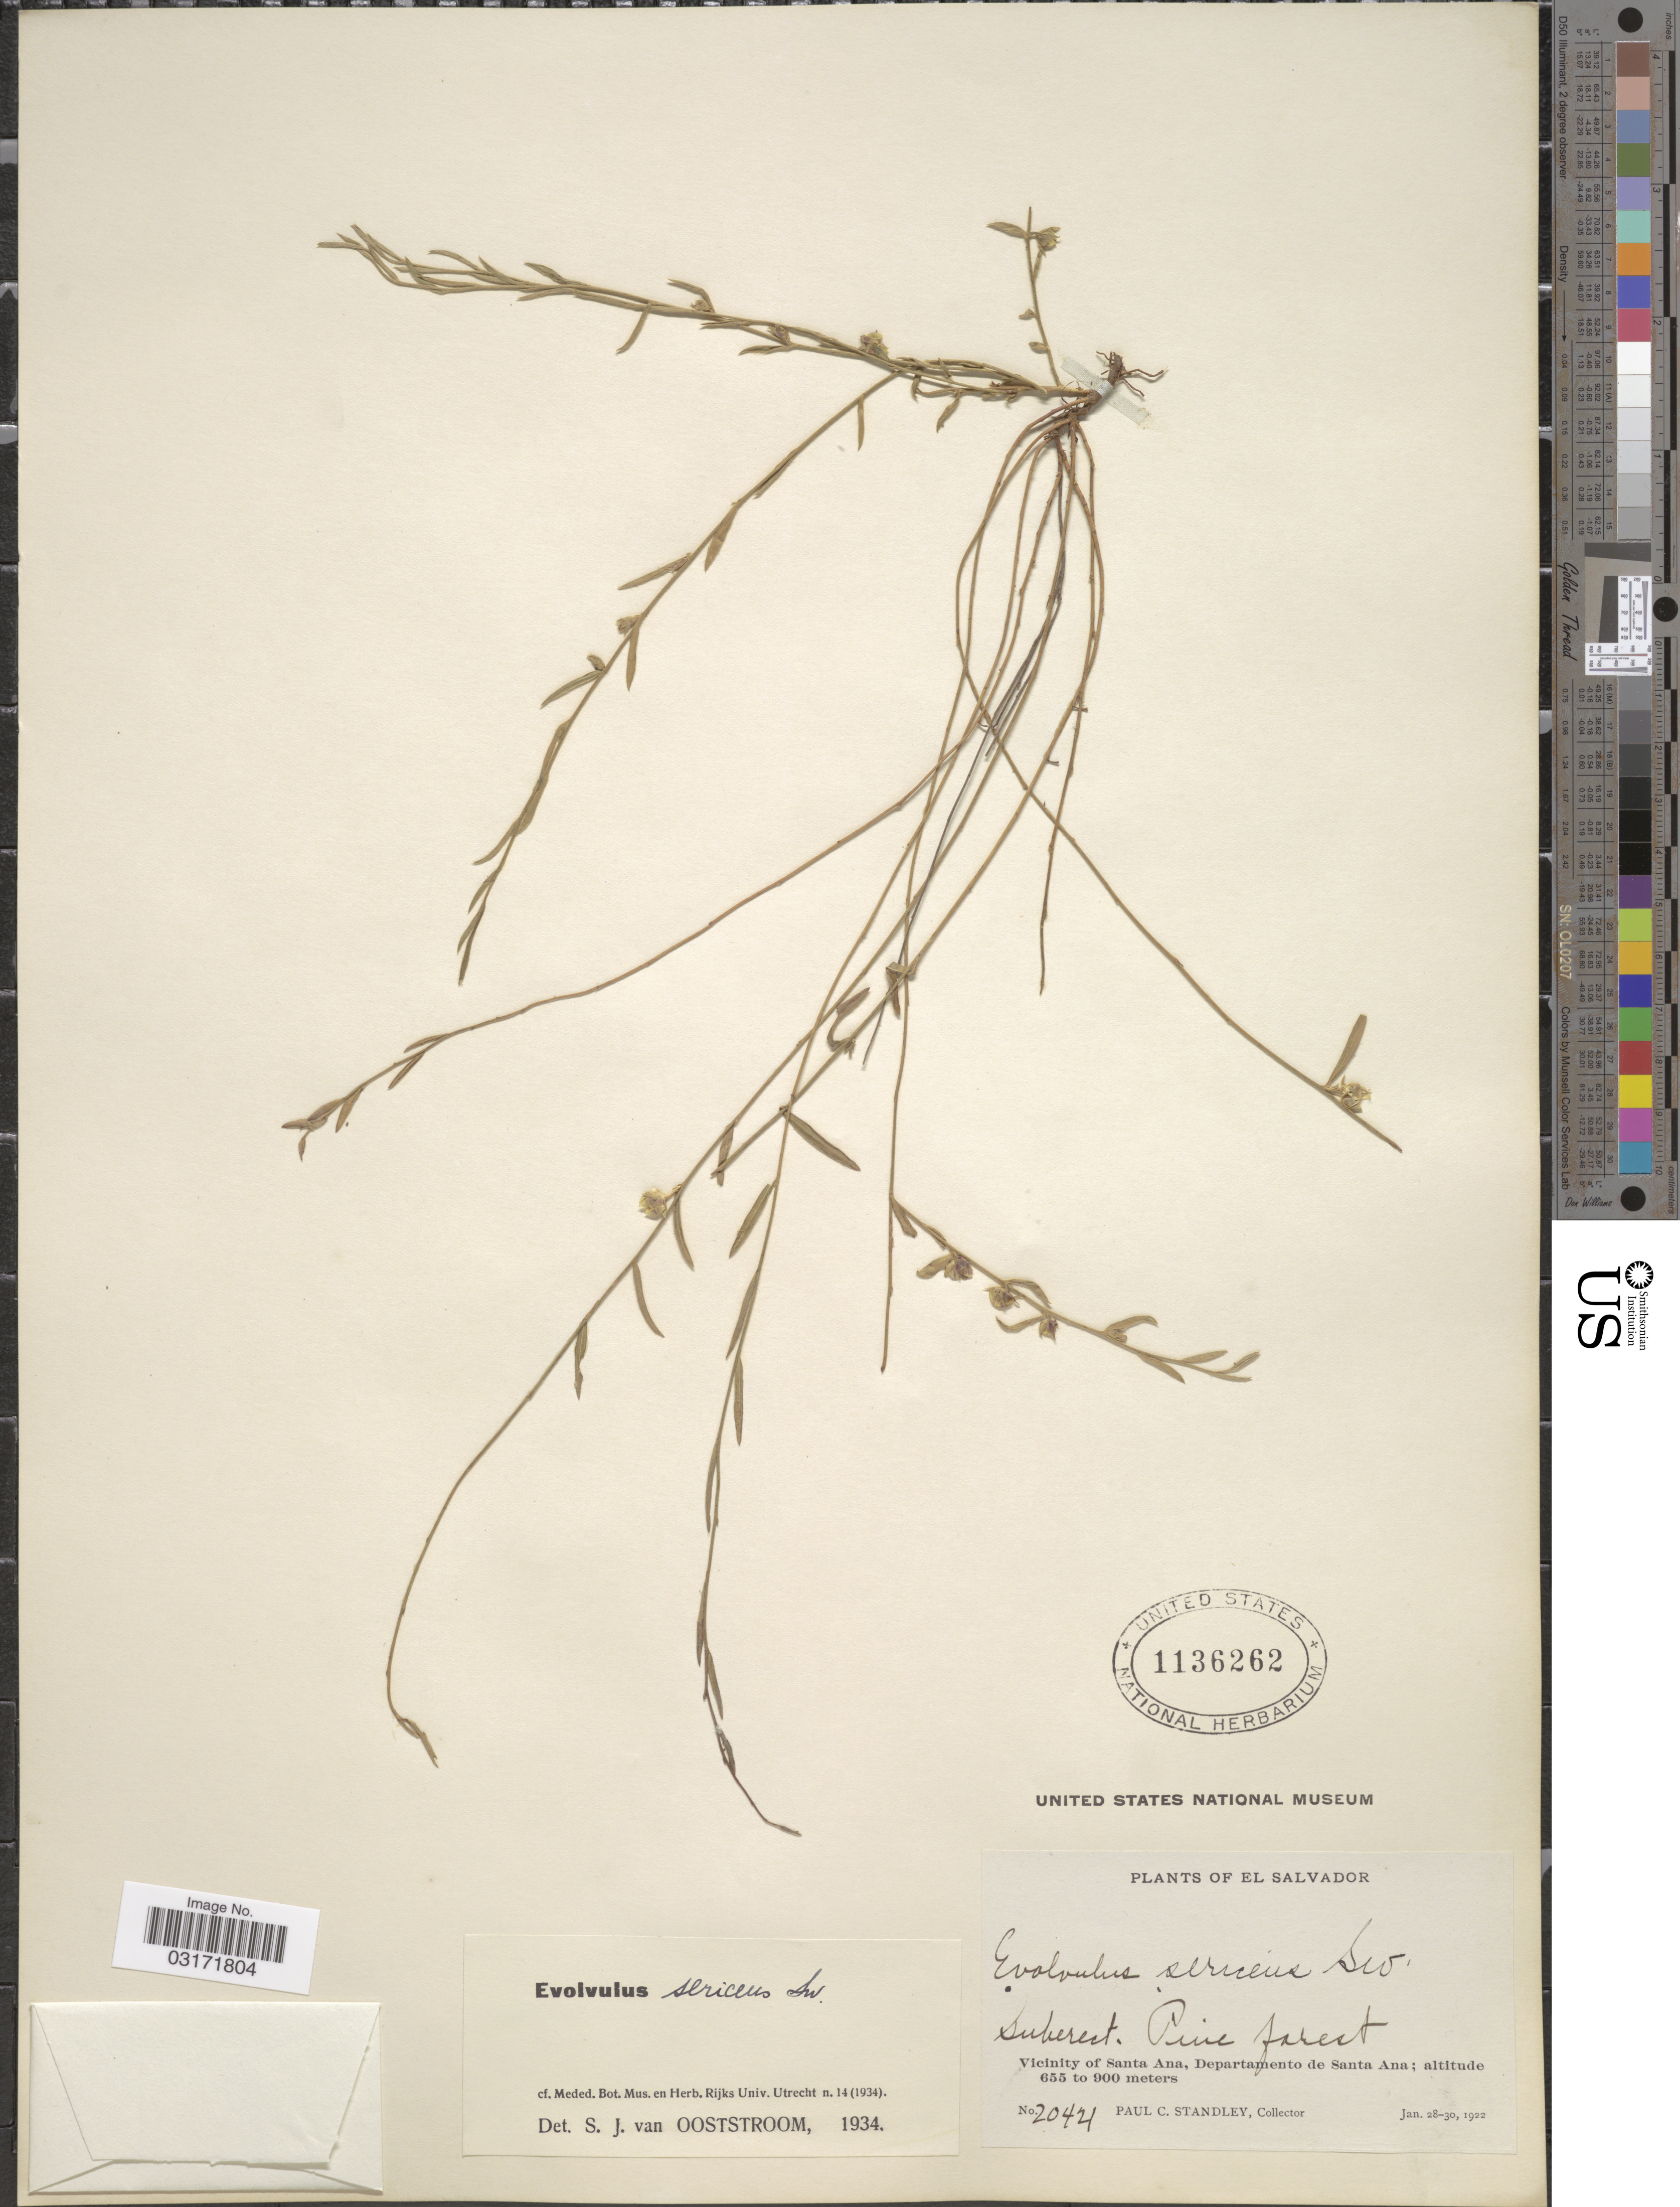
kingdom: Plantae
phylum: Tracheophyta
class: Magnoliopsida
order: Solanales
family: Convolvulaceae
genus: Evolvulus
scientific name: Evolvulus sericeus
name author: Sw.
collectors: P. C. Standley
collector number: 20421*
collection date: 1922-01-28/1922-01-30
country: El Salvador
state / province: Santa Ana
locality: Vicinity of Santa Ana, Departamento de Santa Ana.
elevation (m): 655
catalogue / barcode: US 1136262